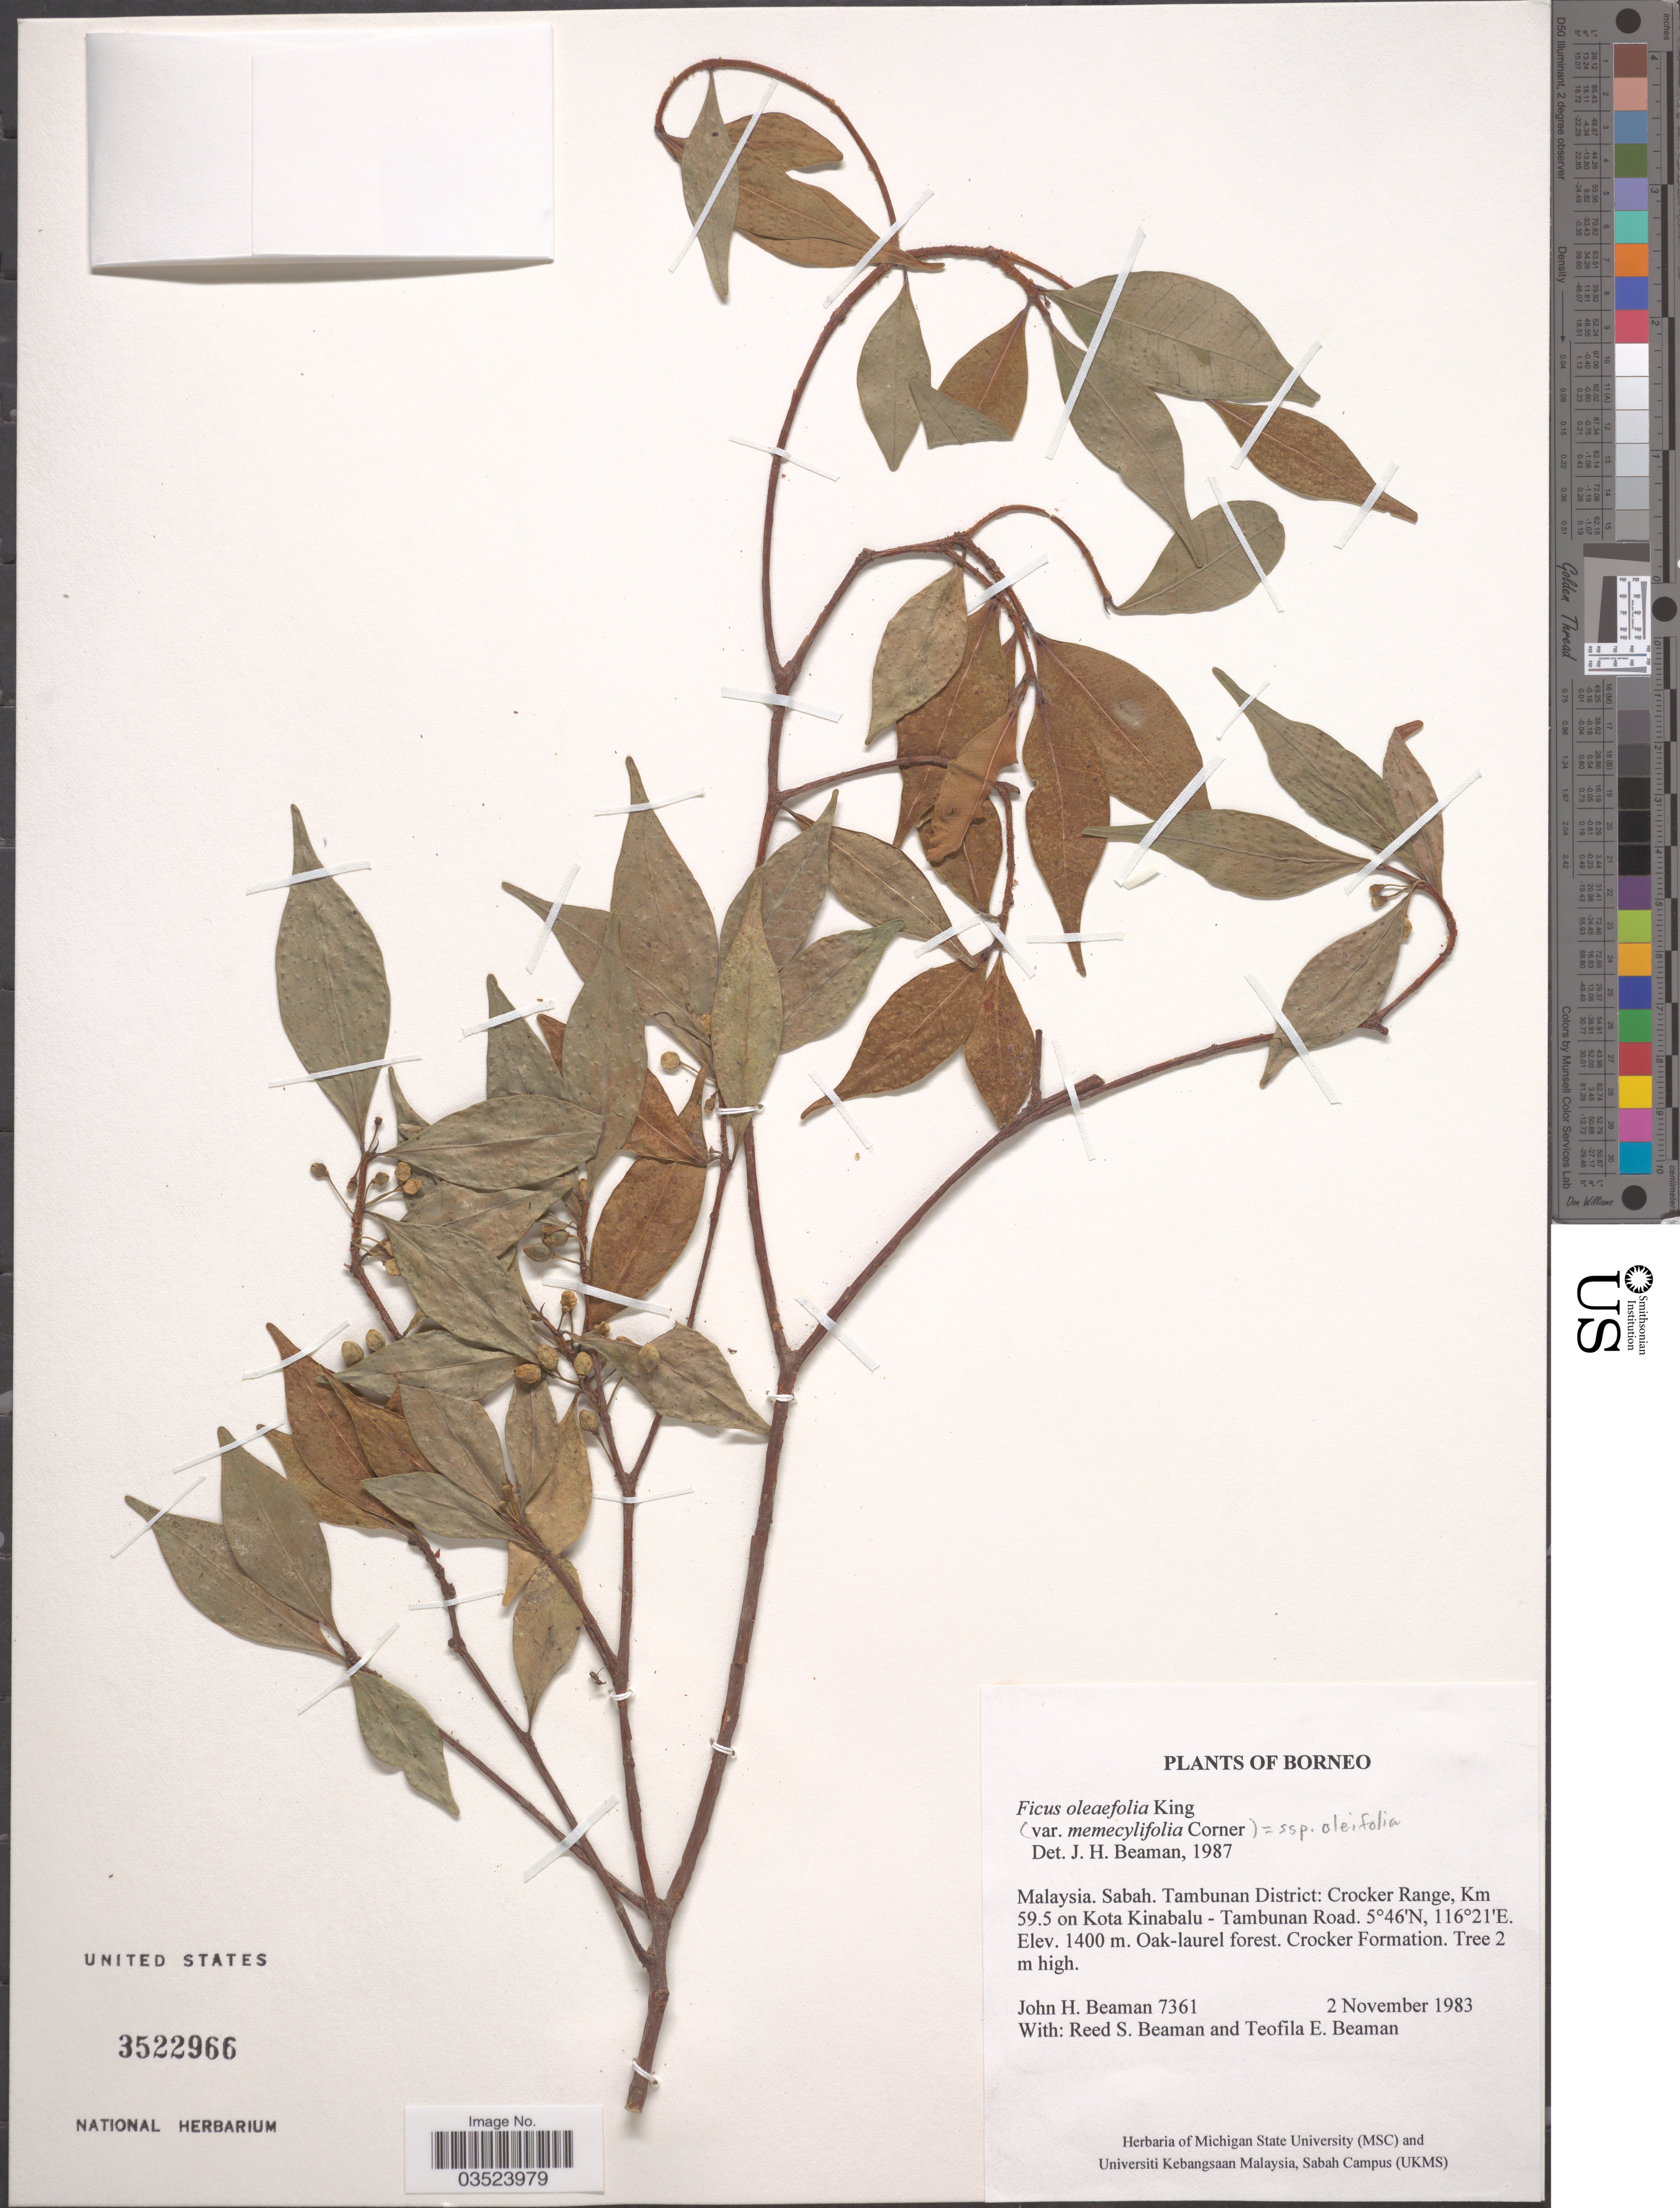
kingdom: Plantae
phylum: Tracheophyta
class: Magnoliopsida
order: Rosales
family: Moraceae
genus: Ficus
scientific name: Ficus oleifolia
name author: King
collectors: J. H. Beaman, R. S. Beaman & T. E. Beaman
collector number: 7361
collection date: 1983-11-02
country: Malaysia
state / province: Sabah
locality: Borneo. Tambunan District: Crocker Range,Km 59.5 on Kota Kinabalu - Tambunan Road.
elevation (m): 1400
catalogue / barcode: US 3522966